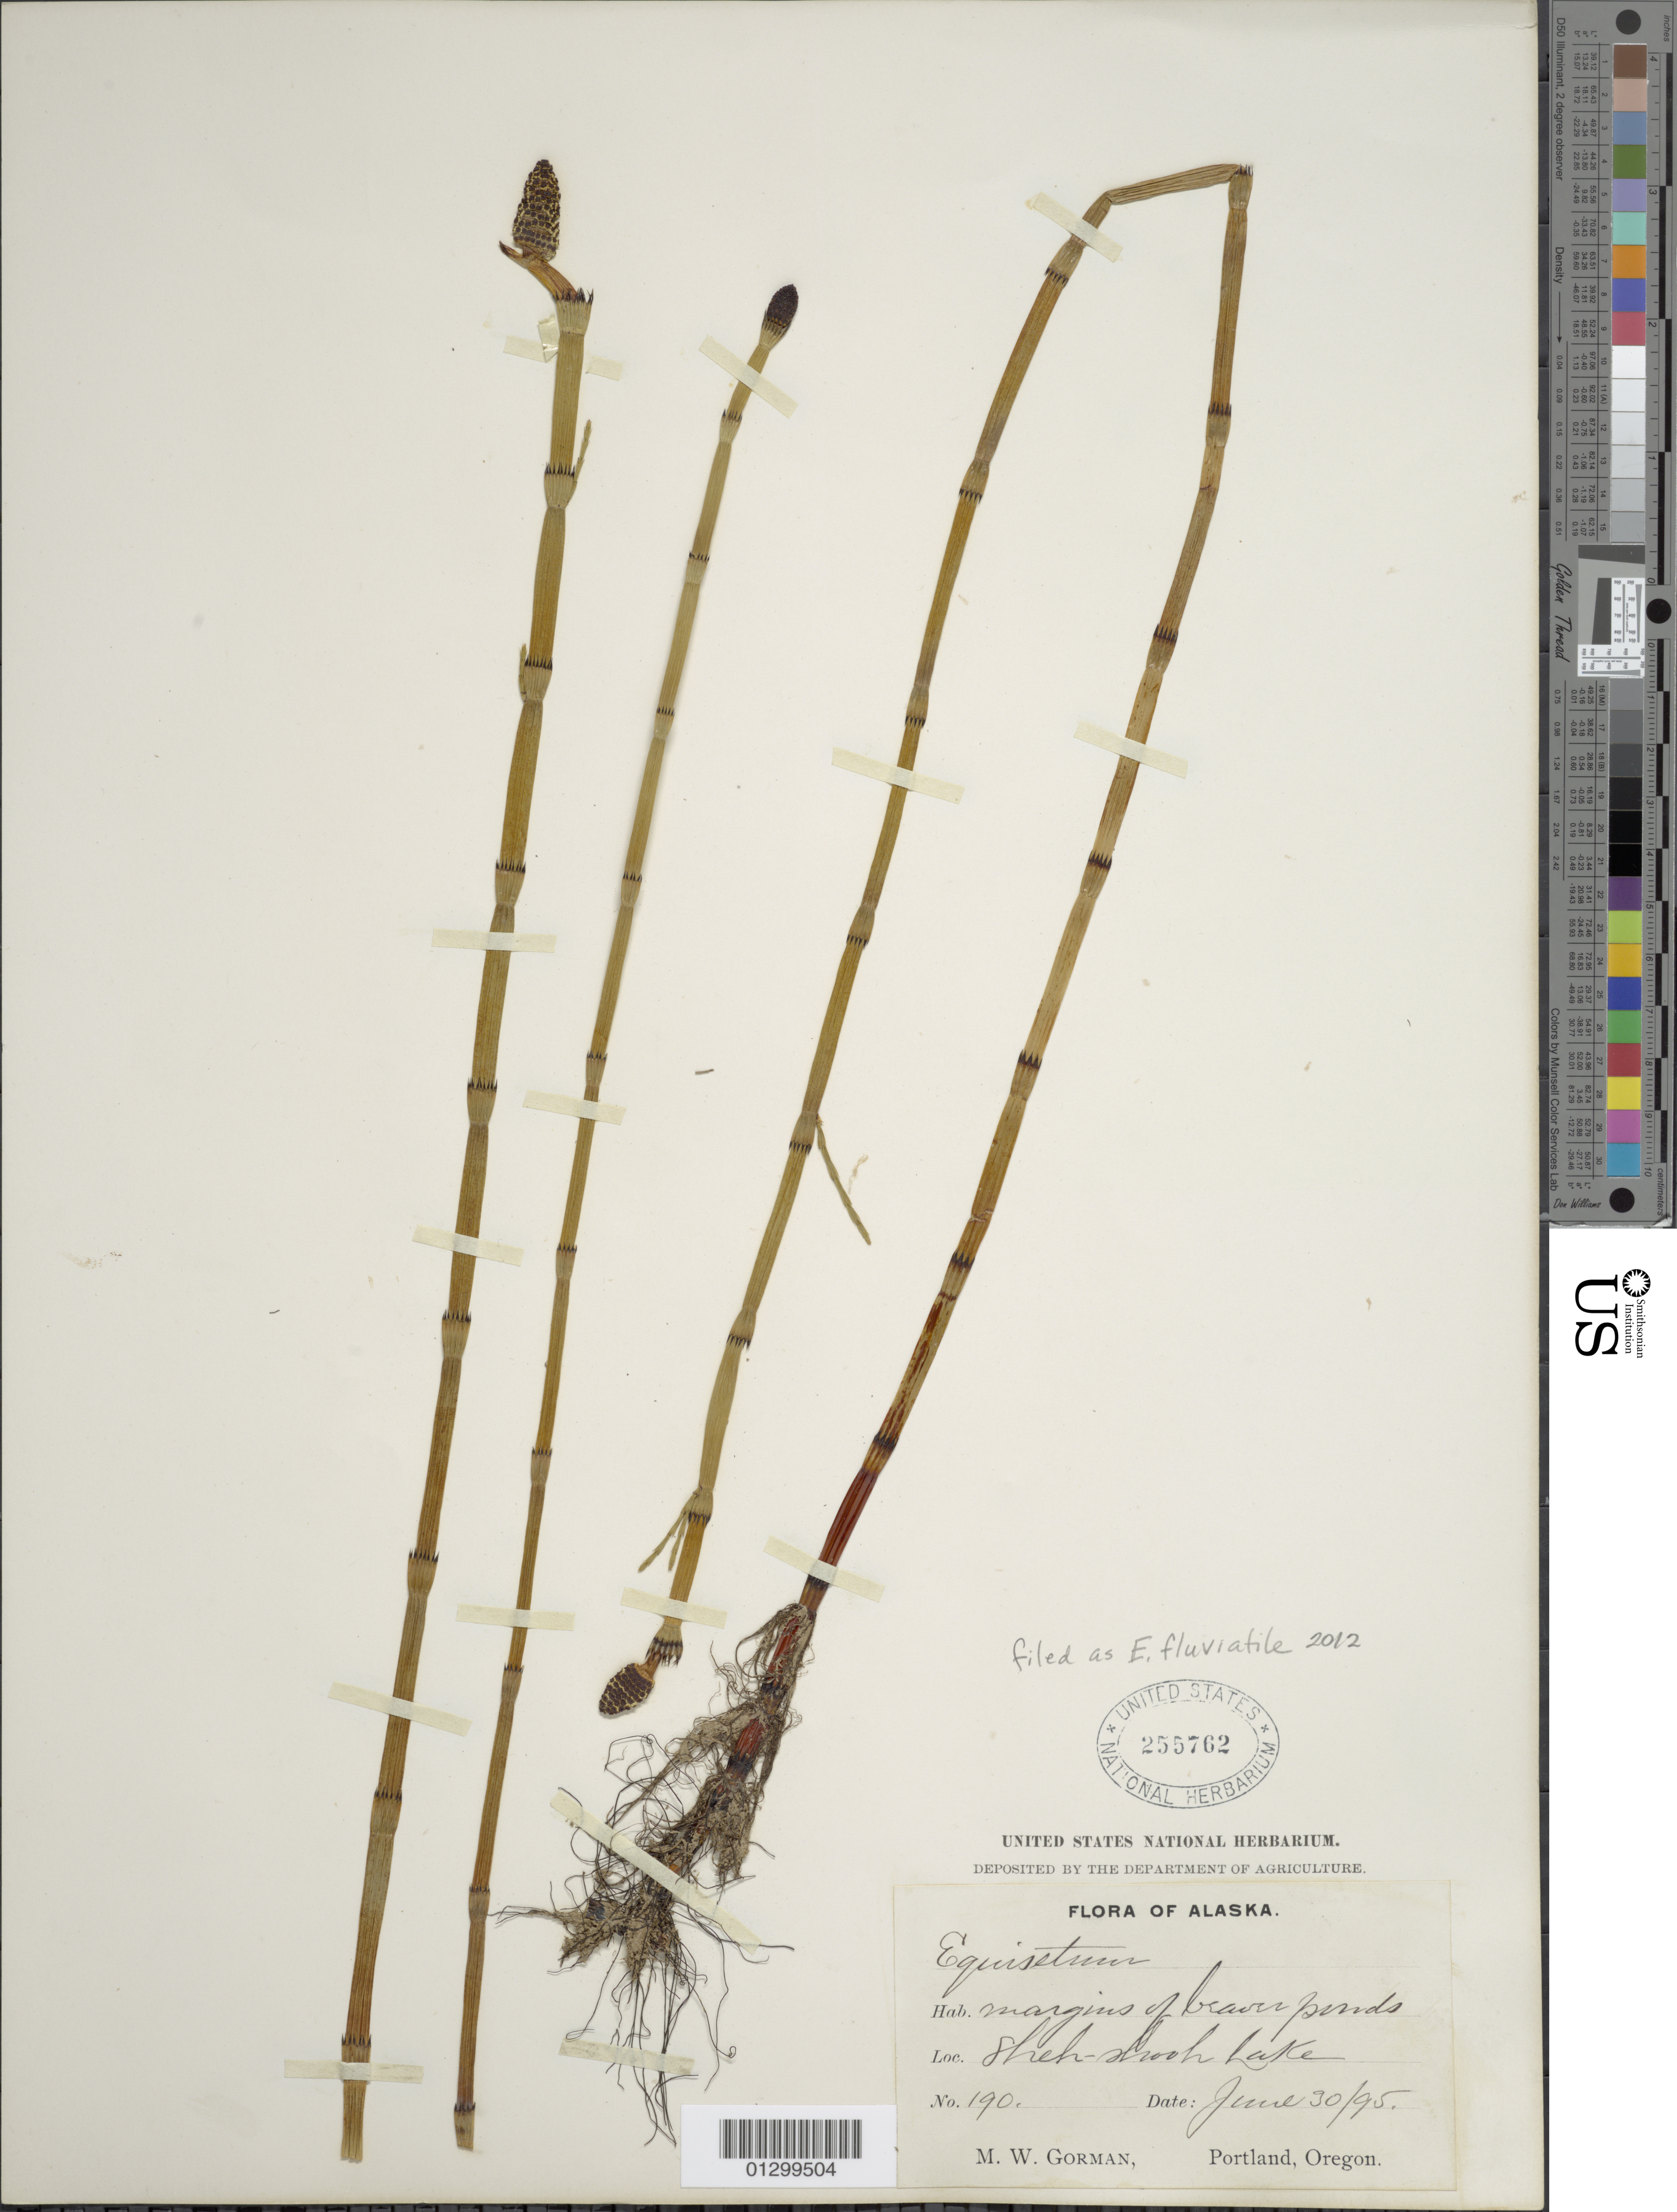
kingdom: Plantae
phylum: Tracheophyta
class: Polypodiopsida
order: Equisetales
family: Equisetaceae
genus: Equisetum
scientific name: Equisetum fluviatile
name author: L.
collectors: M. W. Gorman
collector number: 190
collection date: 1895-06-30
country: United States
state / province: Alaska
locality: Sheh-shooh Lake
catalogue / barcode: US 255762